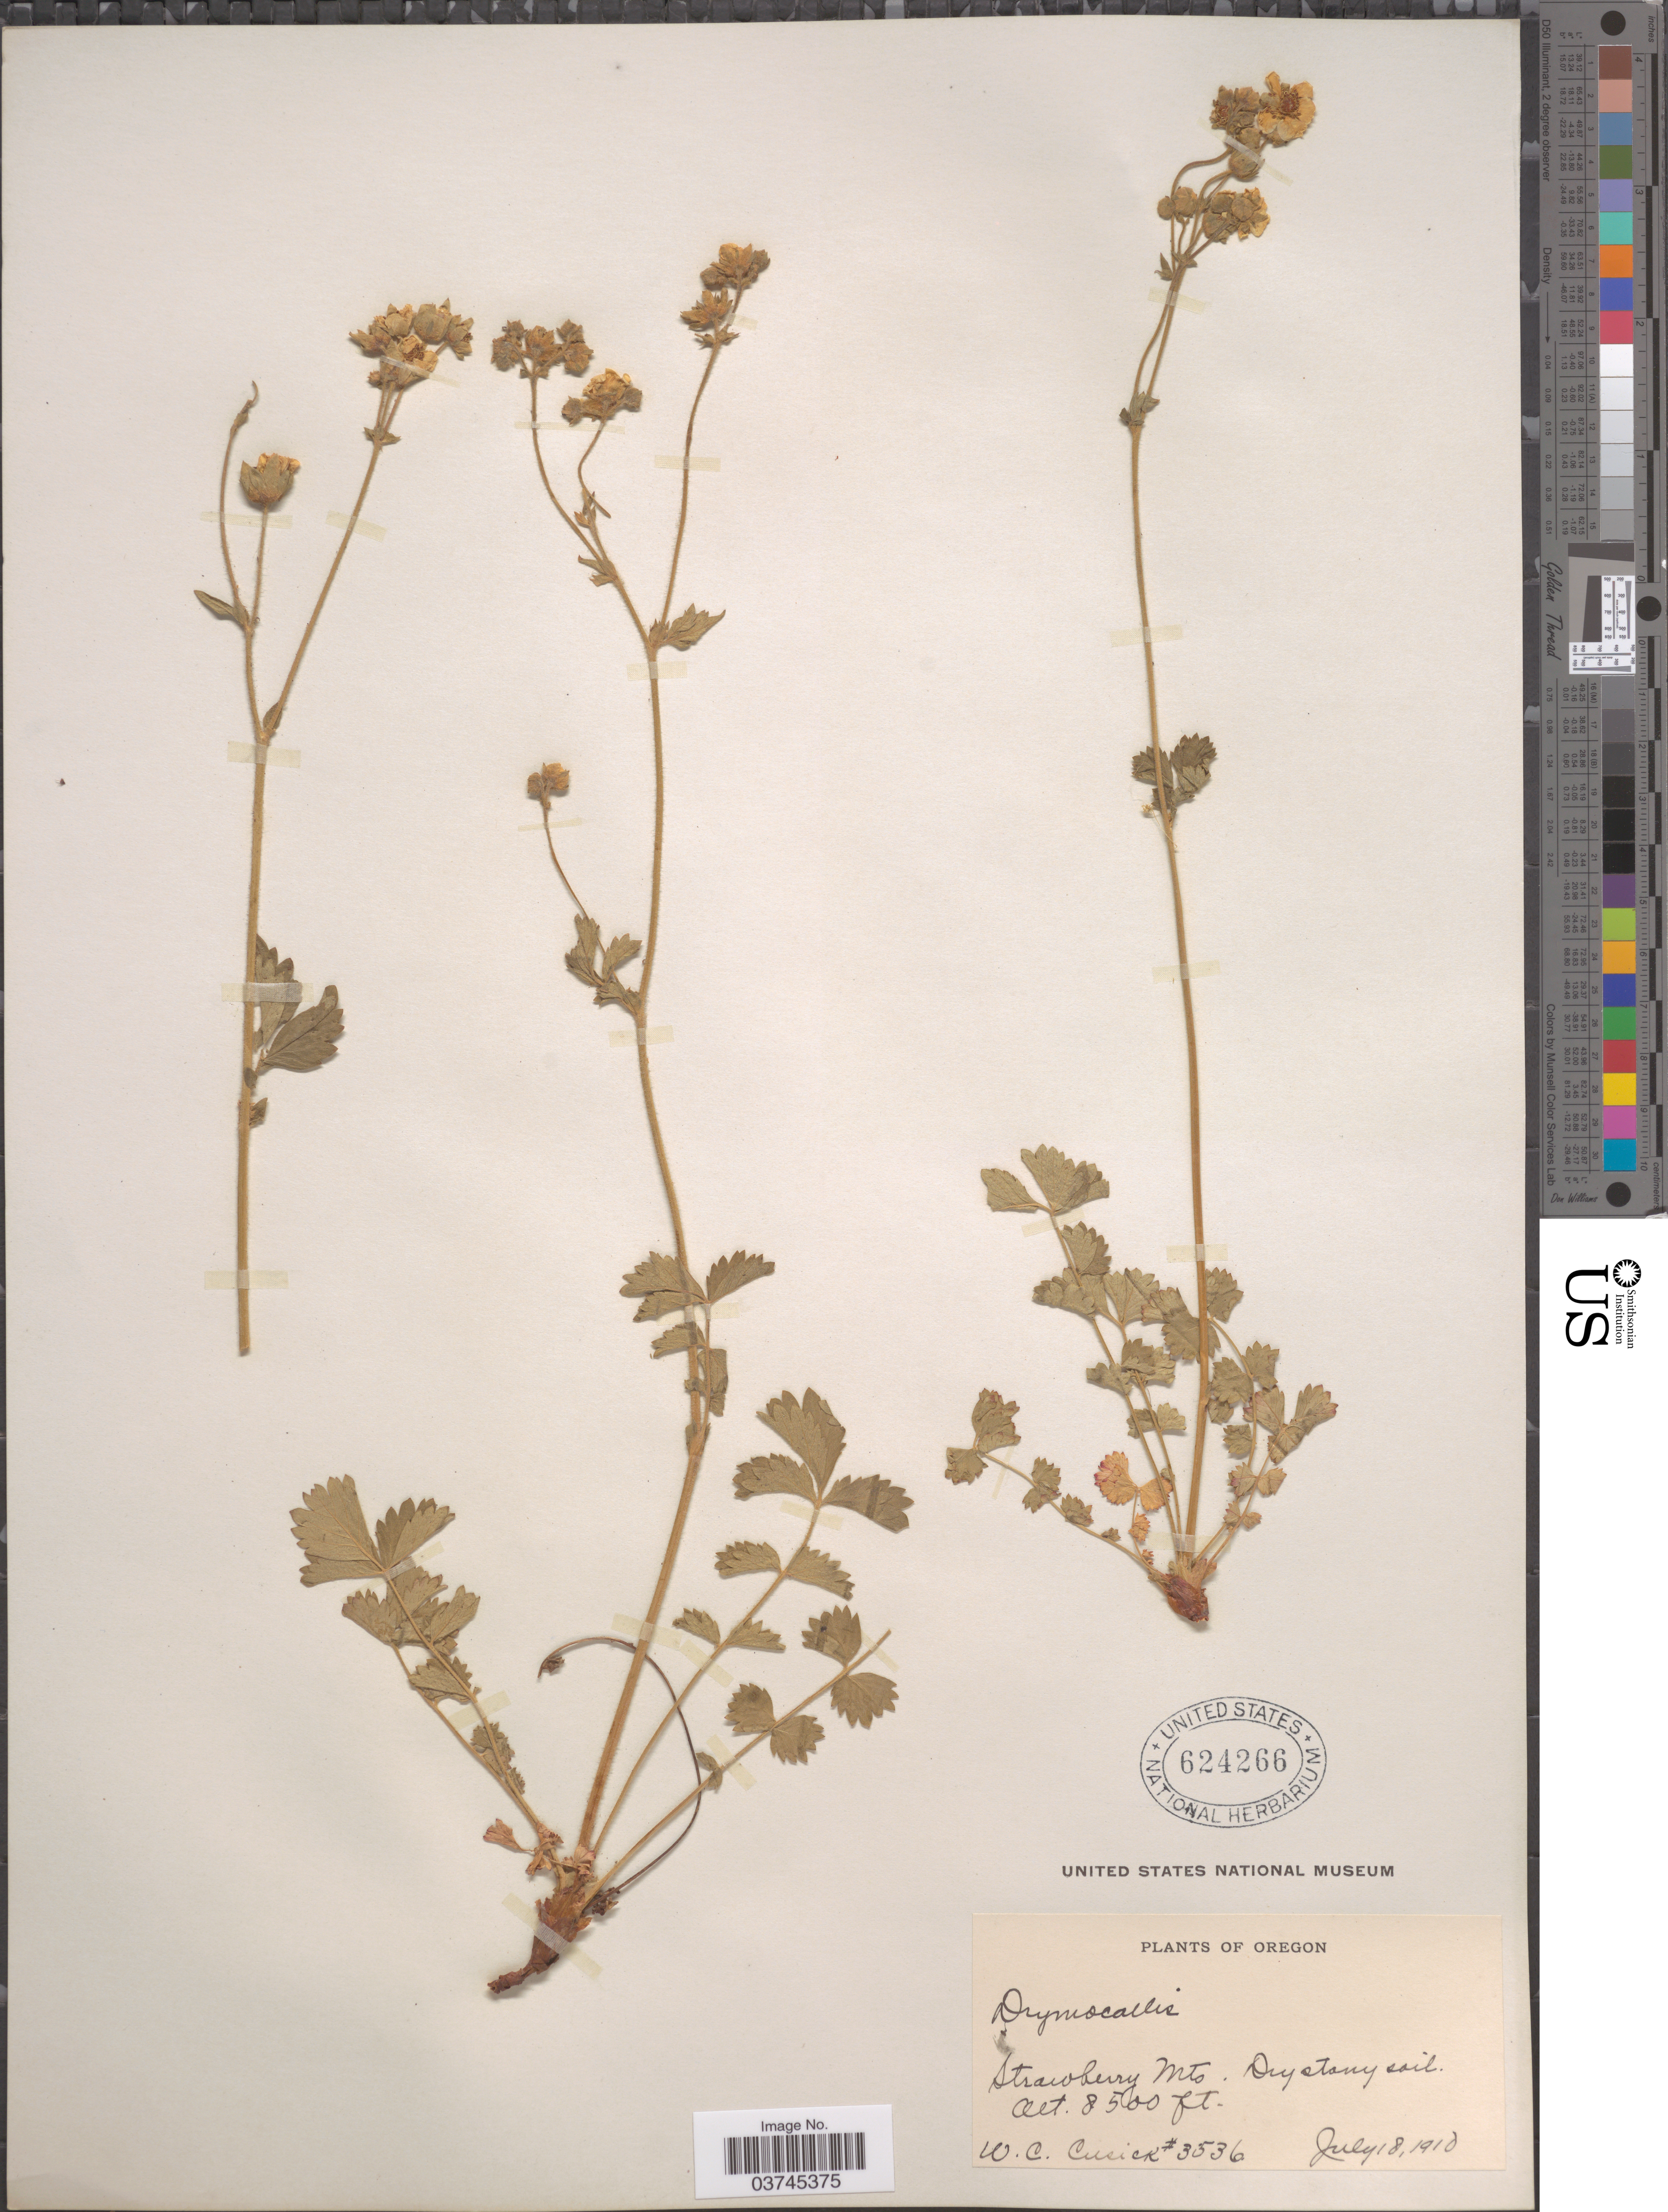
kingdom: Plantae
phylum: Tracheophyta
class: Magnoliopsida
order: Rosales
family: Rosaceae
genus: Drymocallis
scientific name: Drymocallis lactea var. austiniae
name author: (Jeps.) Ertter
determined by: Halse, R. R.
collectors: W. C. Cusick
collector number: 3536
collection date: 1918-07-18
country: United States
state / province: Oregon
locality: Strawberry Mts.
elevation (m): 2591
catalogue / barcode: US 624266